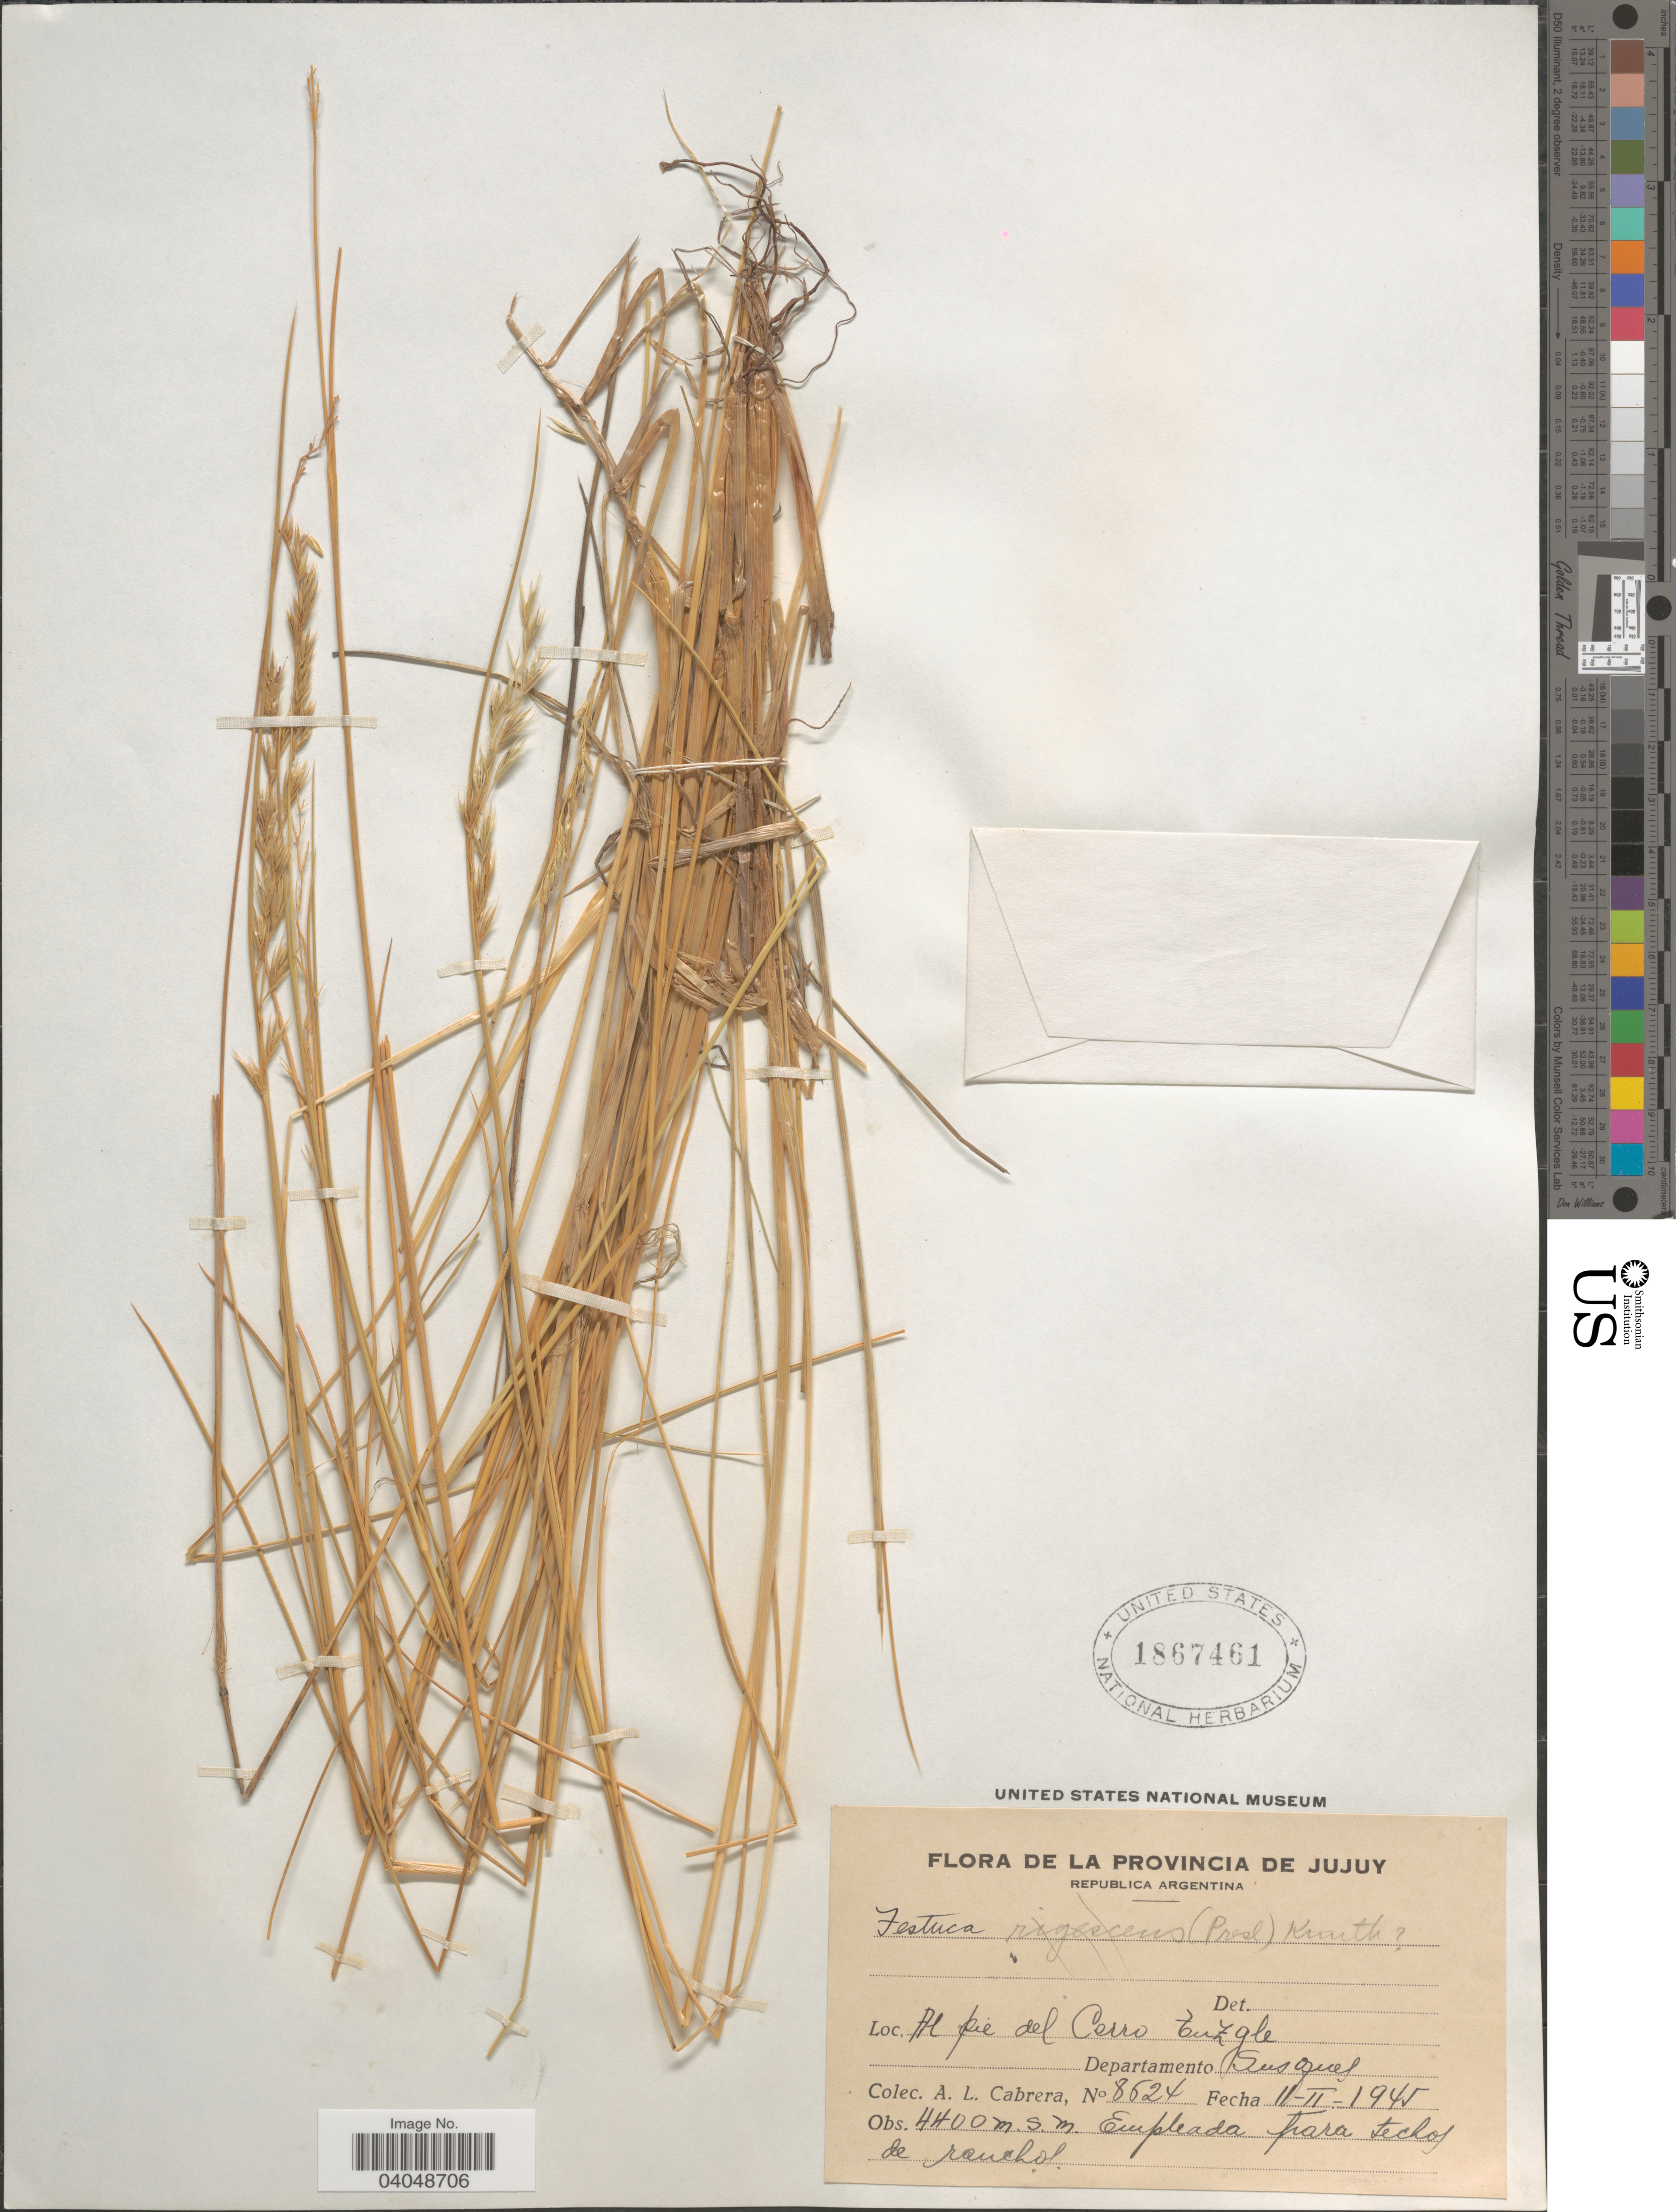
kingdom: Plantae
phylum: Tracheophyta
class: Liliopsida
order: Poales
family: Poaceae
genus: Festuca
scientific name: Festuca sp.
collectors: A. L. Cabrera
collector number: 8624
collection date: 1945-02-11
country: Argentina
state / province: Jujuy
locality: Republica Argentina. Al pie del Cerro Tuzgle. Departamento Susques.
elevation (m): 4400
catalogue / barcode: US 1867461